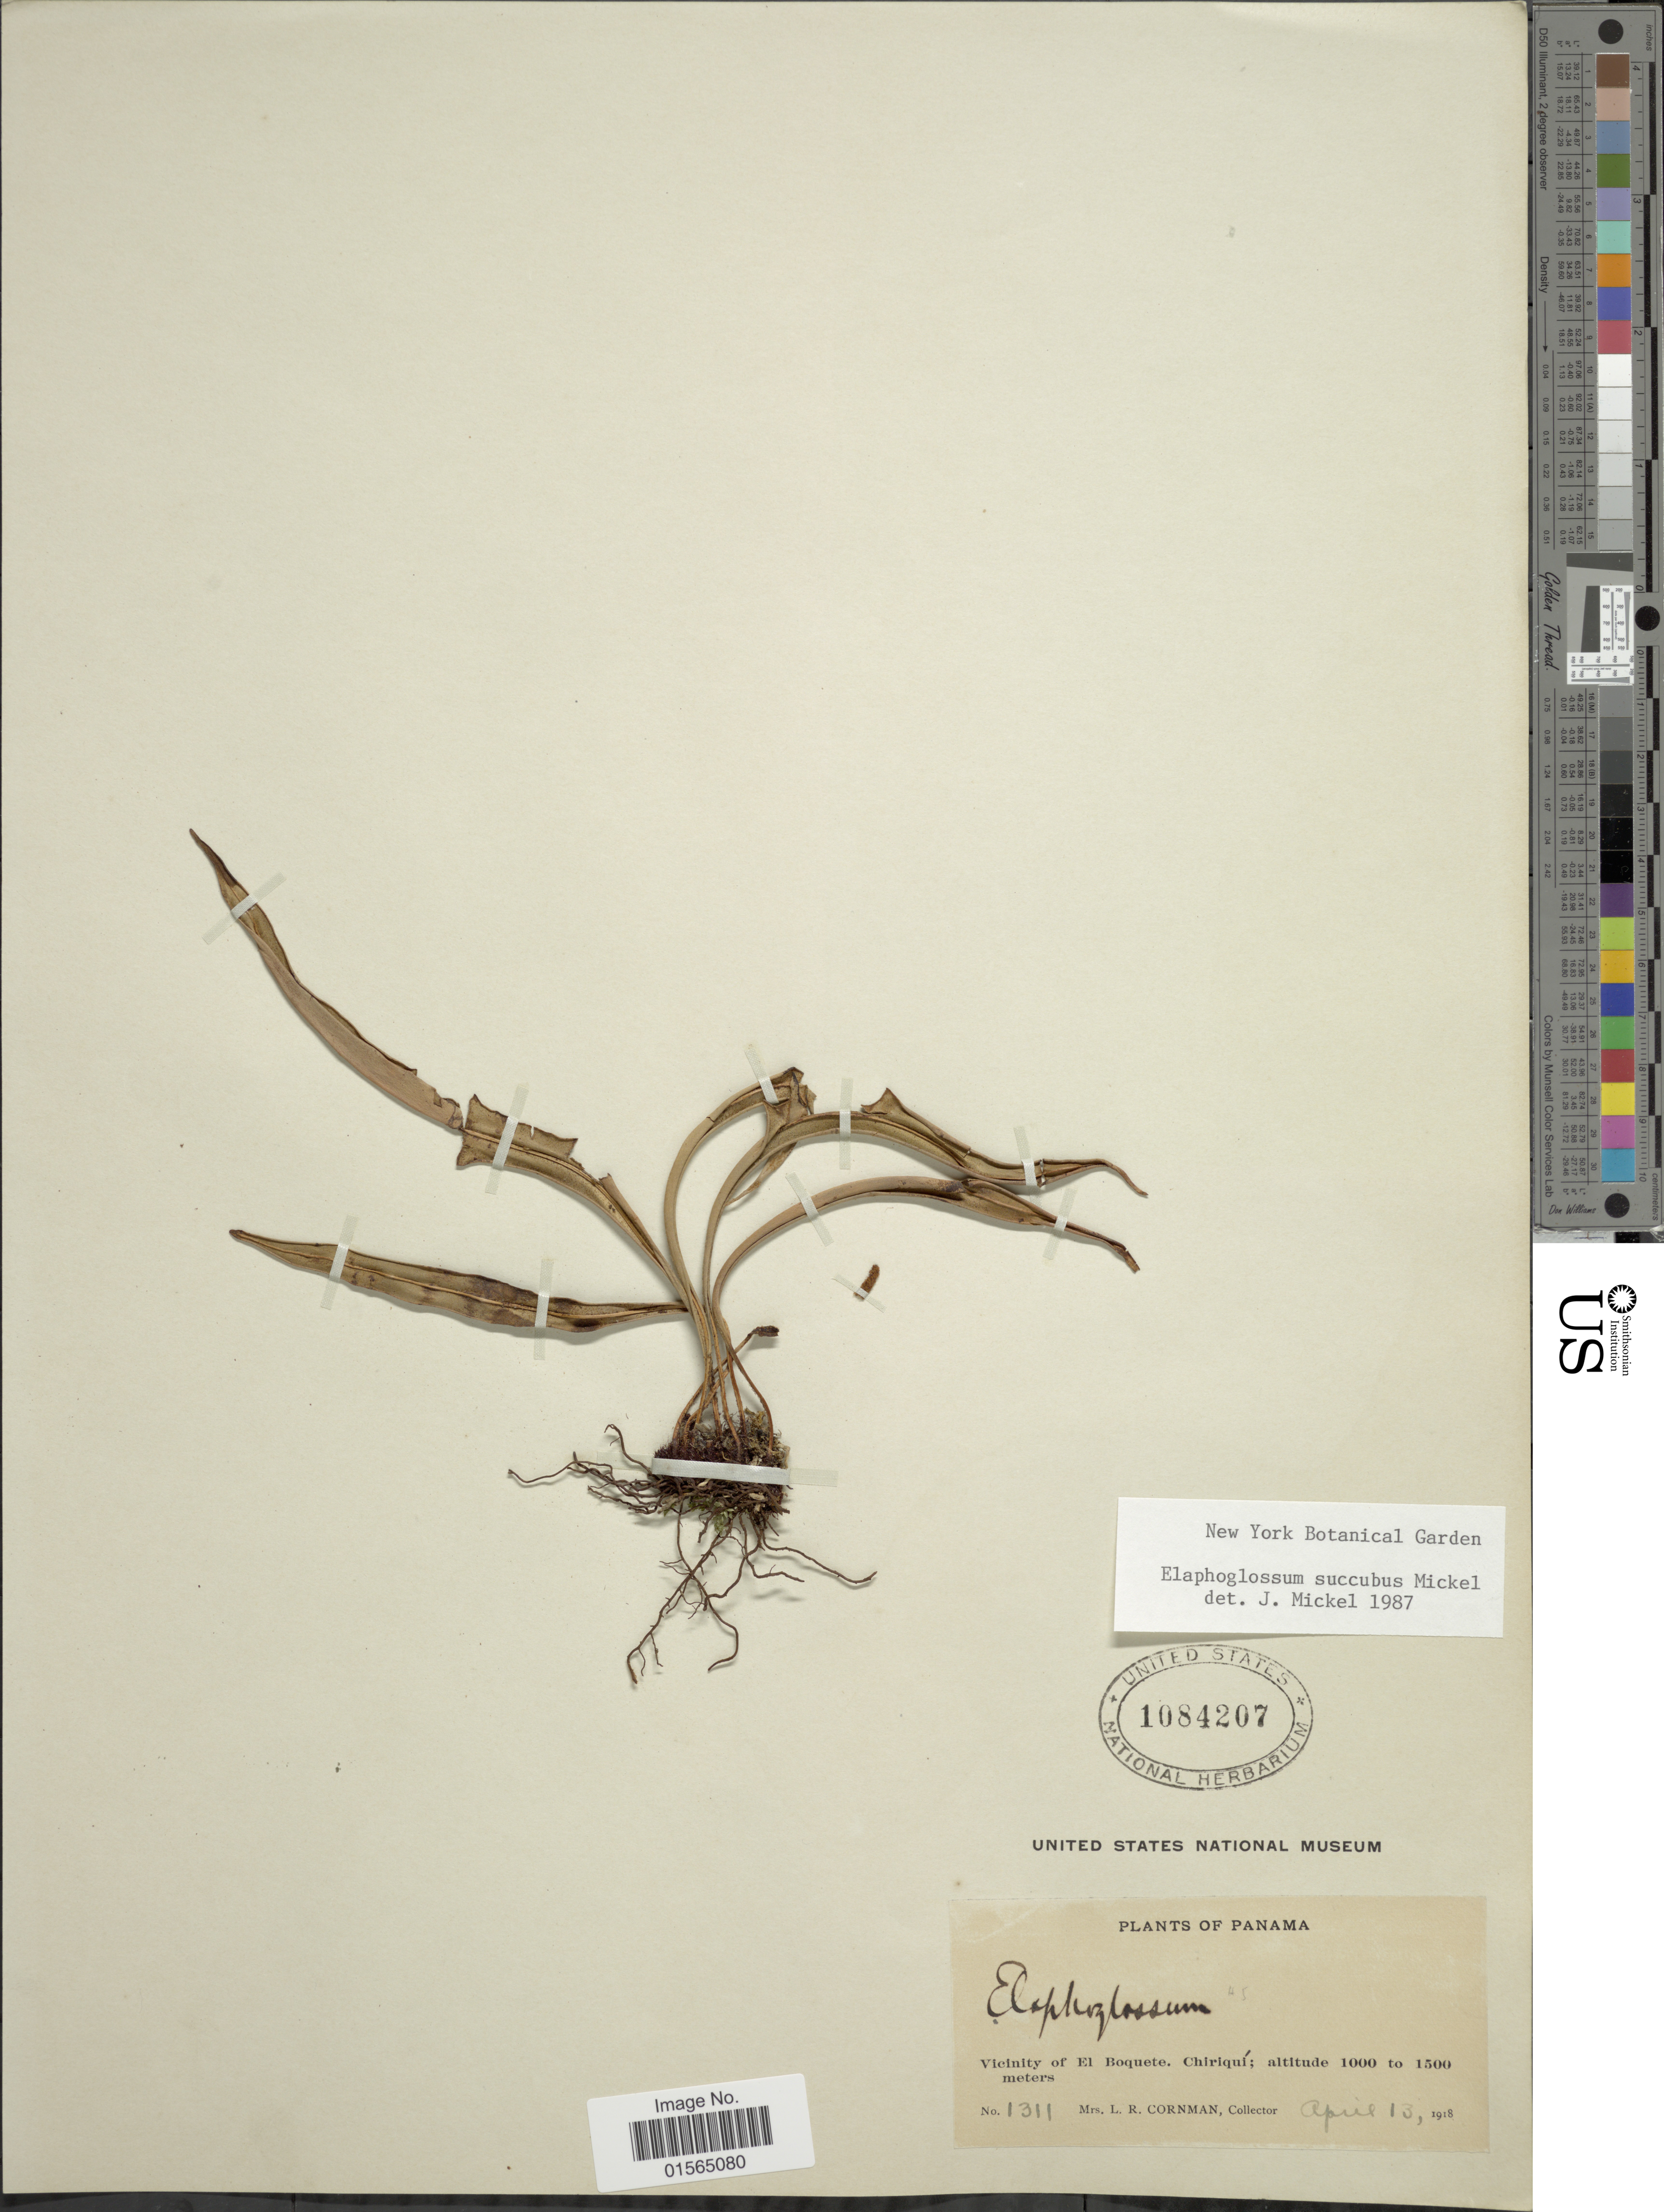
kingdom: Plantae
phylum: Tracheophyta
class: Polypodiopsida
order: Polypodiales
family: Dryopteridaceae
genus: Elaphoglossum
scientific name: Elaphoglossum succubus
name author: Mickel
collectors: L. Cornman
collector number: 1311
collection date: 1918-04-13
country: Panama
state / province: Chiriqui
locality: Vicinity of El Boquete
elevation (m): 1000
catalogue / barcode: US 1084207